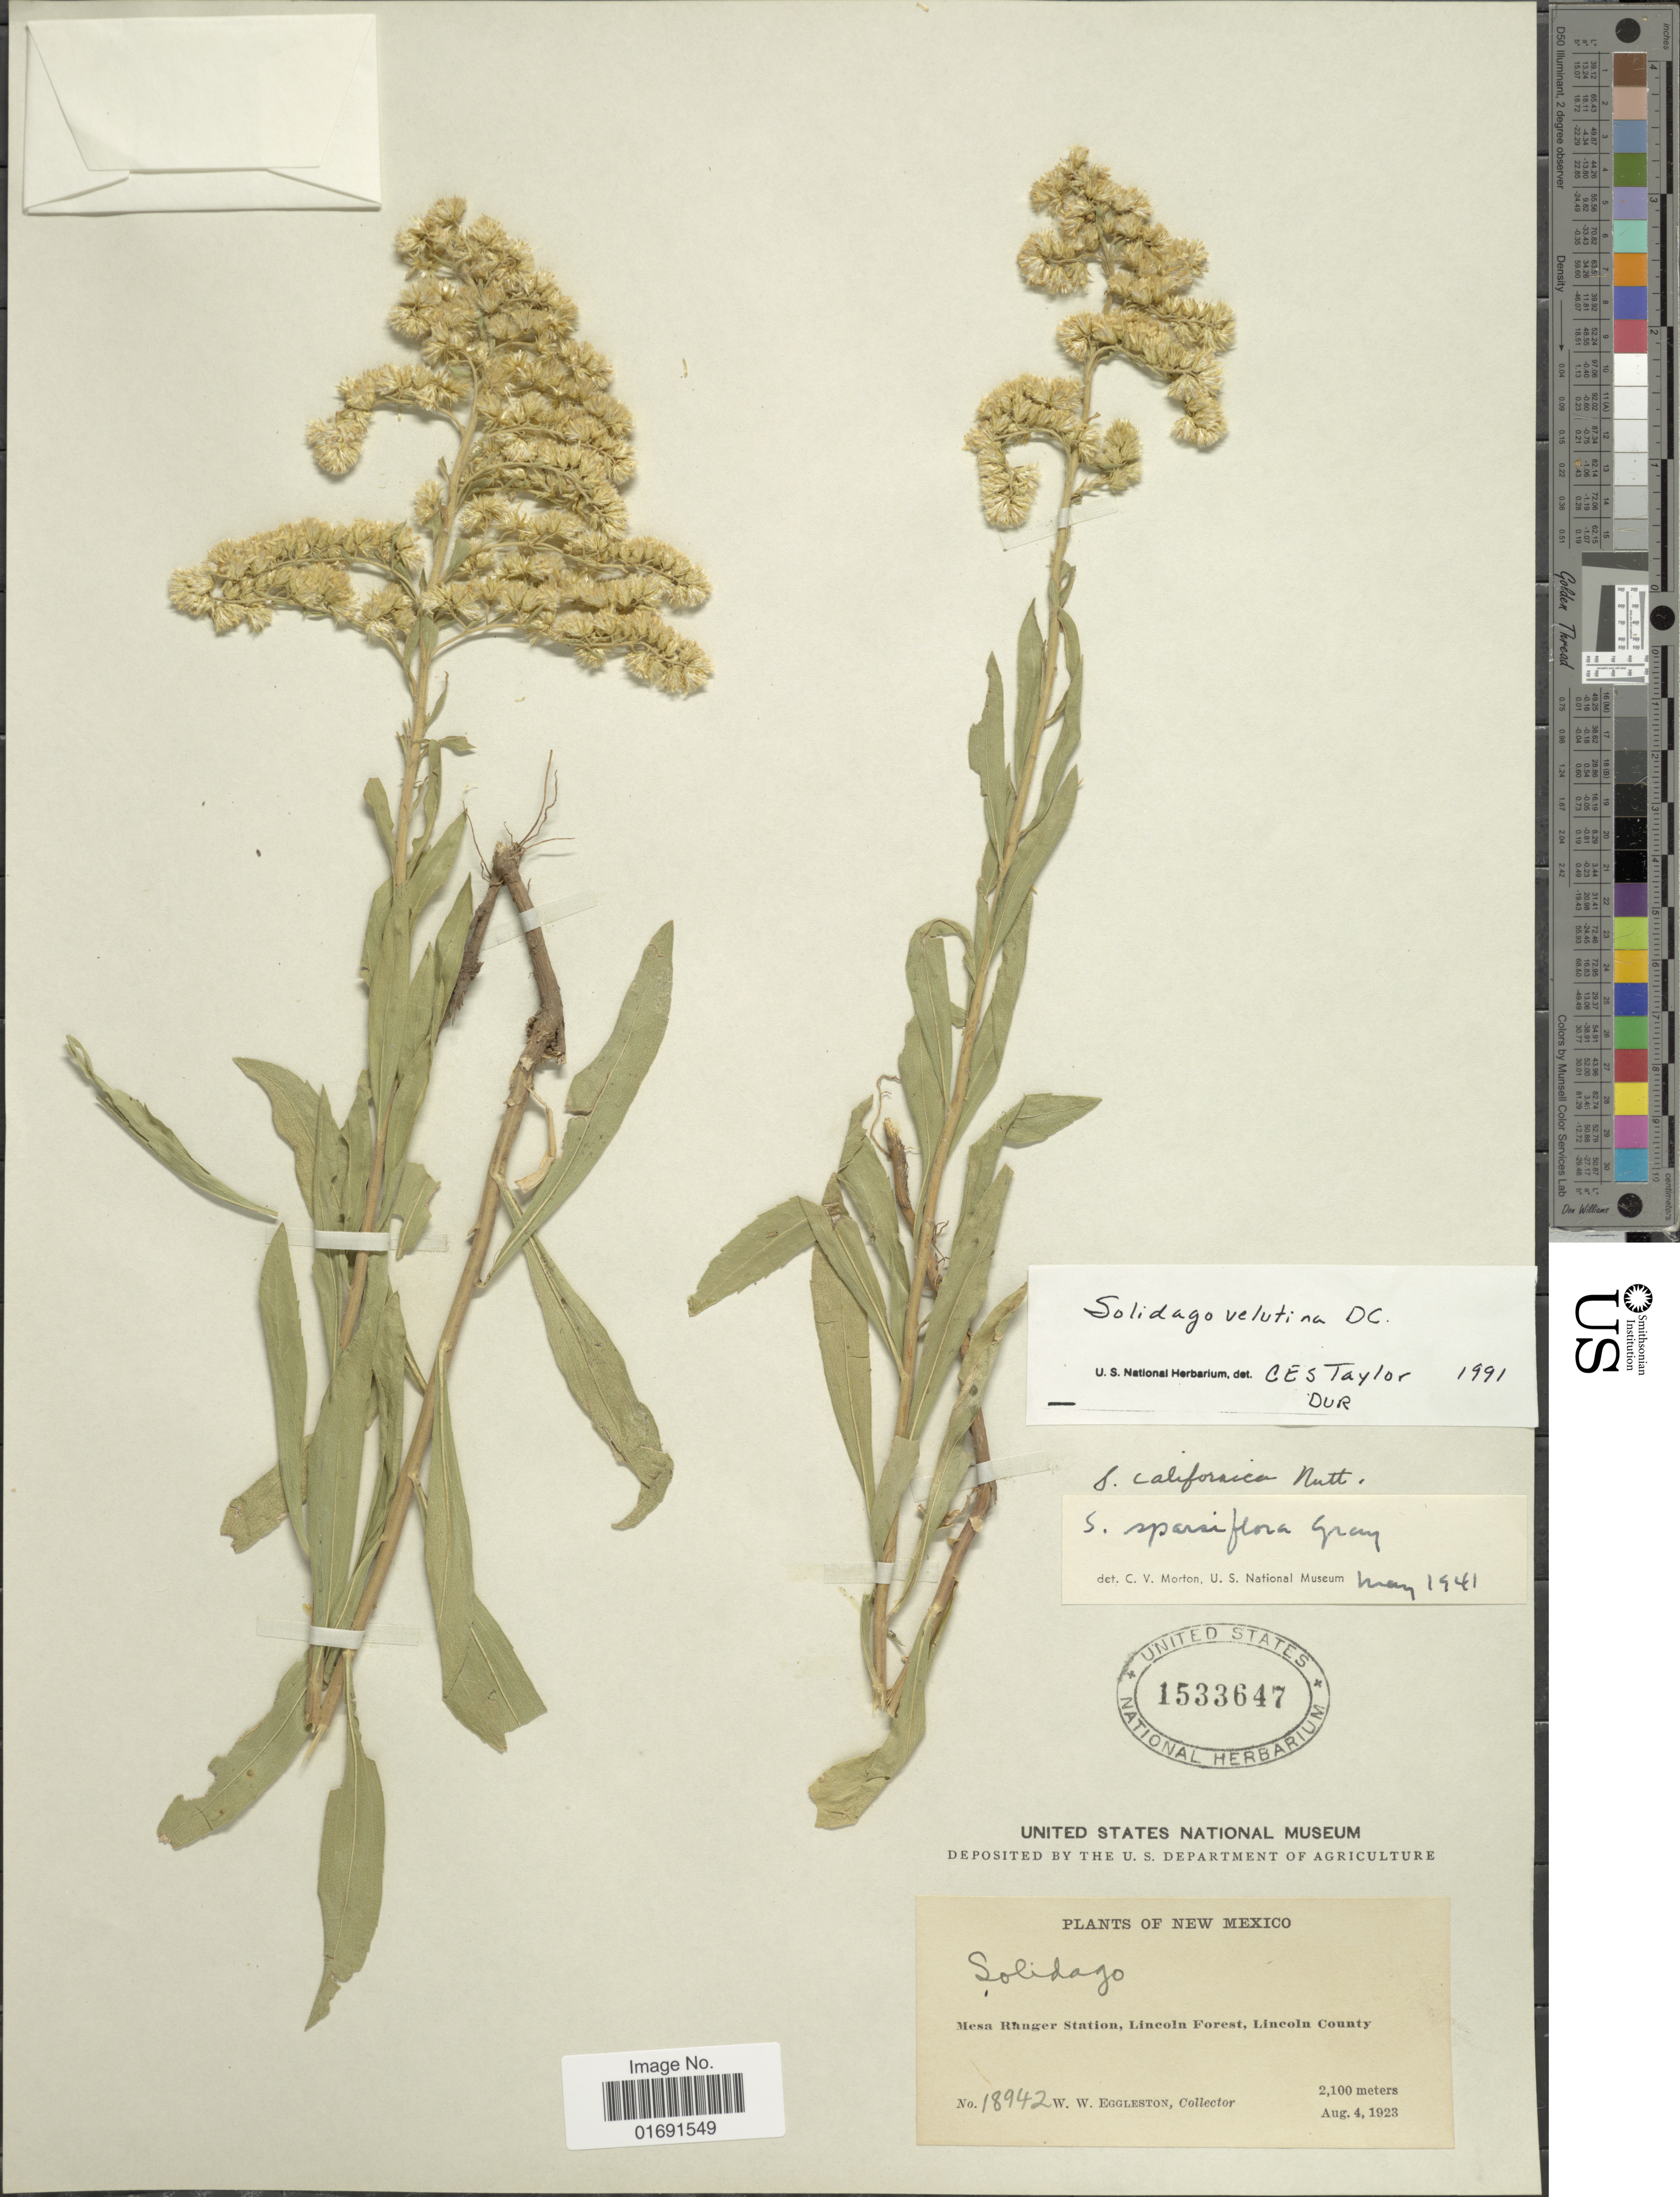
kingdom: Plantae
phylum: Tracheophyta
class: Magnoliopsida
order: Asterales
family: Asteraceae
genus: Solidago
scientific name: Solidago velutina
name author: DC.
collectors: W. W. Eggleston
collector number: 18942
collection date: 1923-08-04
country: United States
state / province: New Mexico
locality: Mesa Ranger Station, Lincoln Forest, Lincoln County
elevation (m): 2100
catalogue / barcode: US 1533647